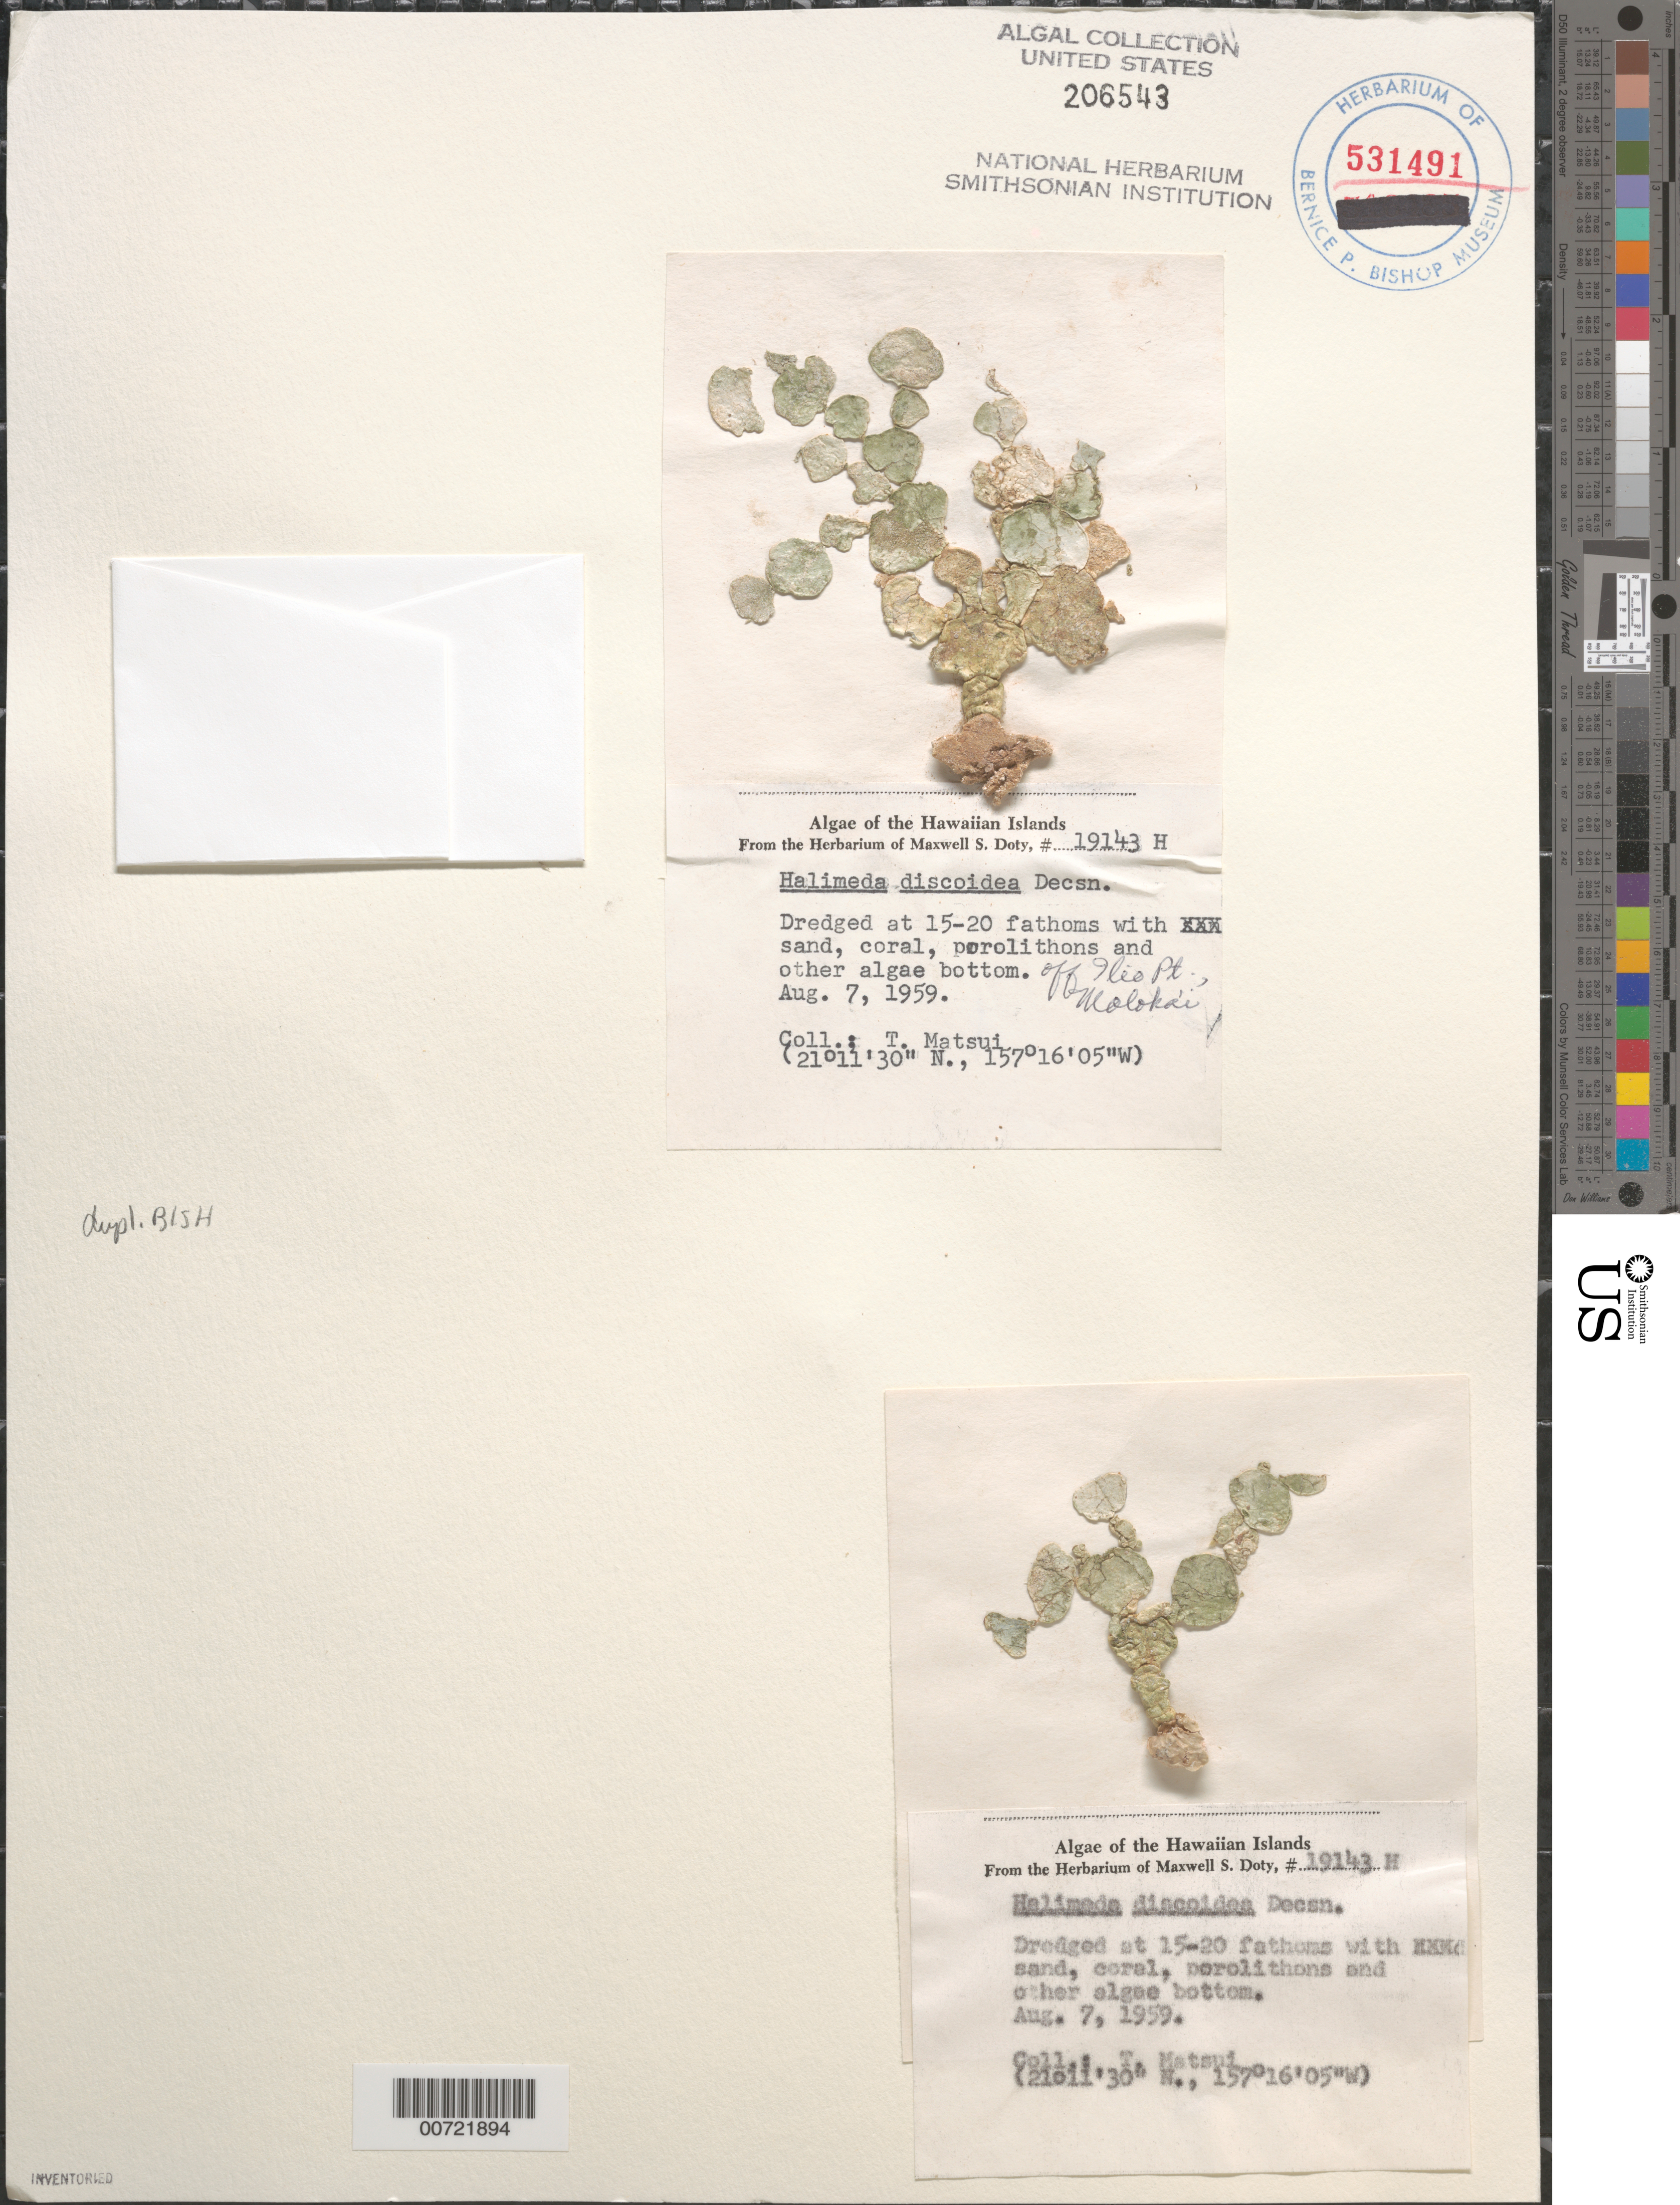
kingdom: Plantae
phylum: Chlorophyta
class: Ulvophyceae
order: Bryopsidales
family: Halimedaceae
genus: Halimeda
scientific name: Halimeda discoidea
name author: Decne.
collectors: T. Matsui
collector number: MSD 19143H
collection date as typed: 07 Aug 1959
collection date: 1959-08-07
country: United States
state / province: Hawaii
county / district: Maui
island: Moloka'i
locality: Off Ilio Point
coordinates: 21 11' 30" N, 157 16' 05" W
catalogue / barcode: US 206543